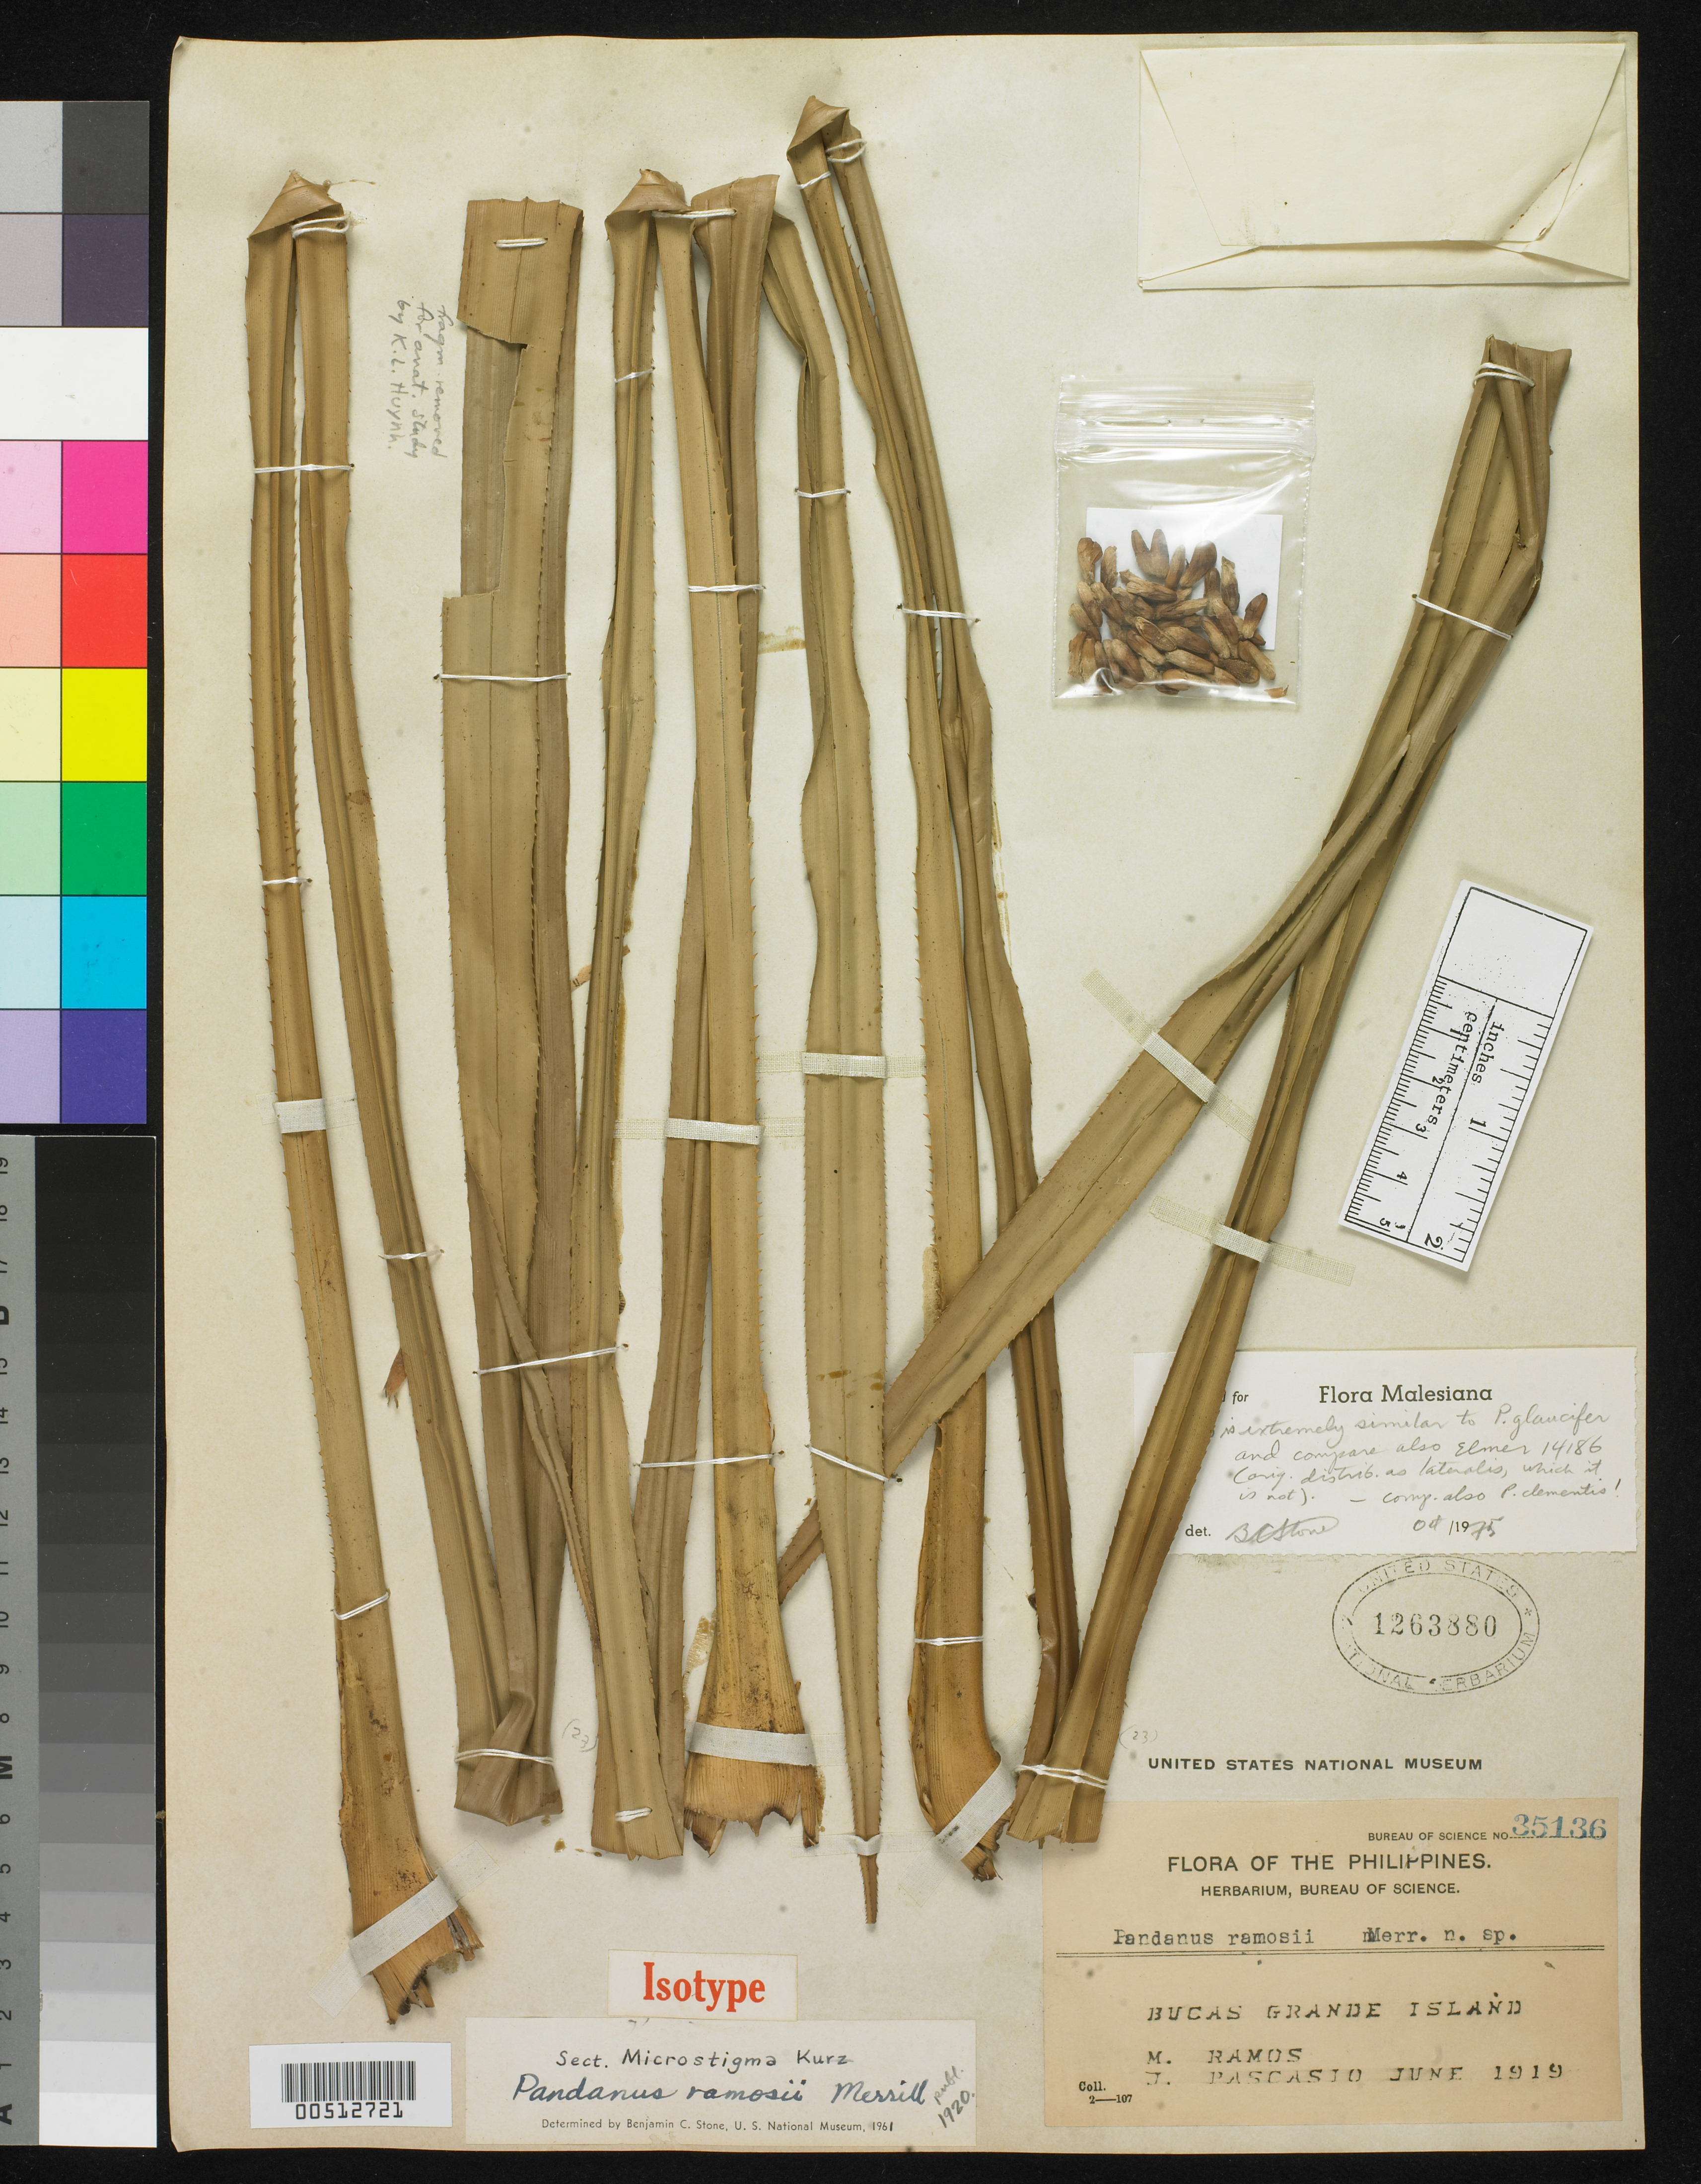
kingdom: Plantae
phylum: Tracheophyta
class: Liliopsida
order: Pandanales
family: Pandanaceae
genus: Pandanus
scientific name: Pandanus ramosii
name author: Merr.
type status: Isotype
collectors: M. Ramos & J. Pascasio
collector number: Bur. Sci. 35136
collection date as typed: Jun 1919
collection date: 1919-06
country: Philippines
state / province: Caraga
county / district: Surigao del Norte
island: Bucas Grande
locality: Bucas Grande Island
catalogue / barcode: US 1263880